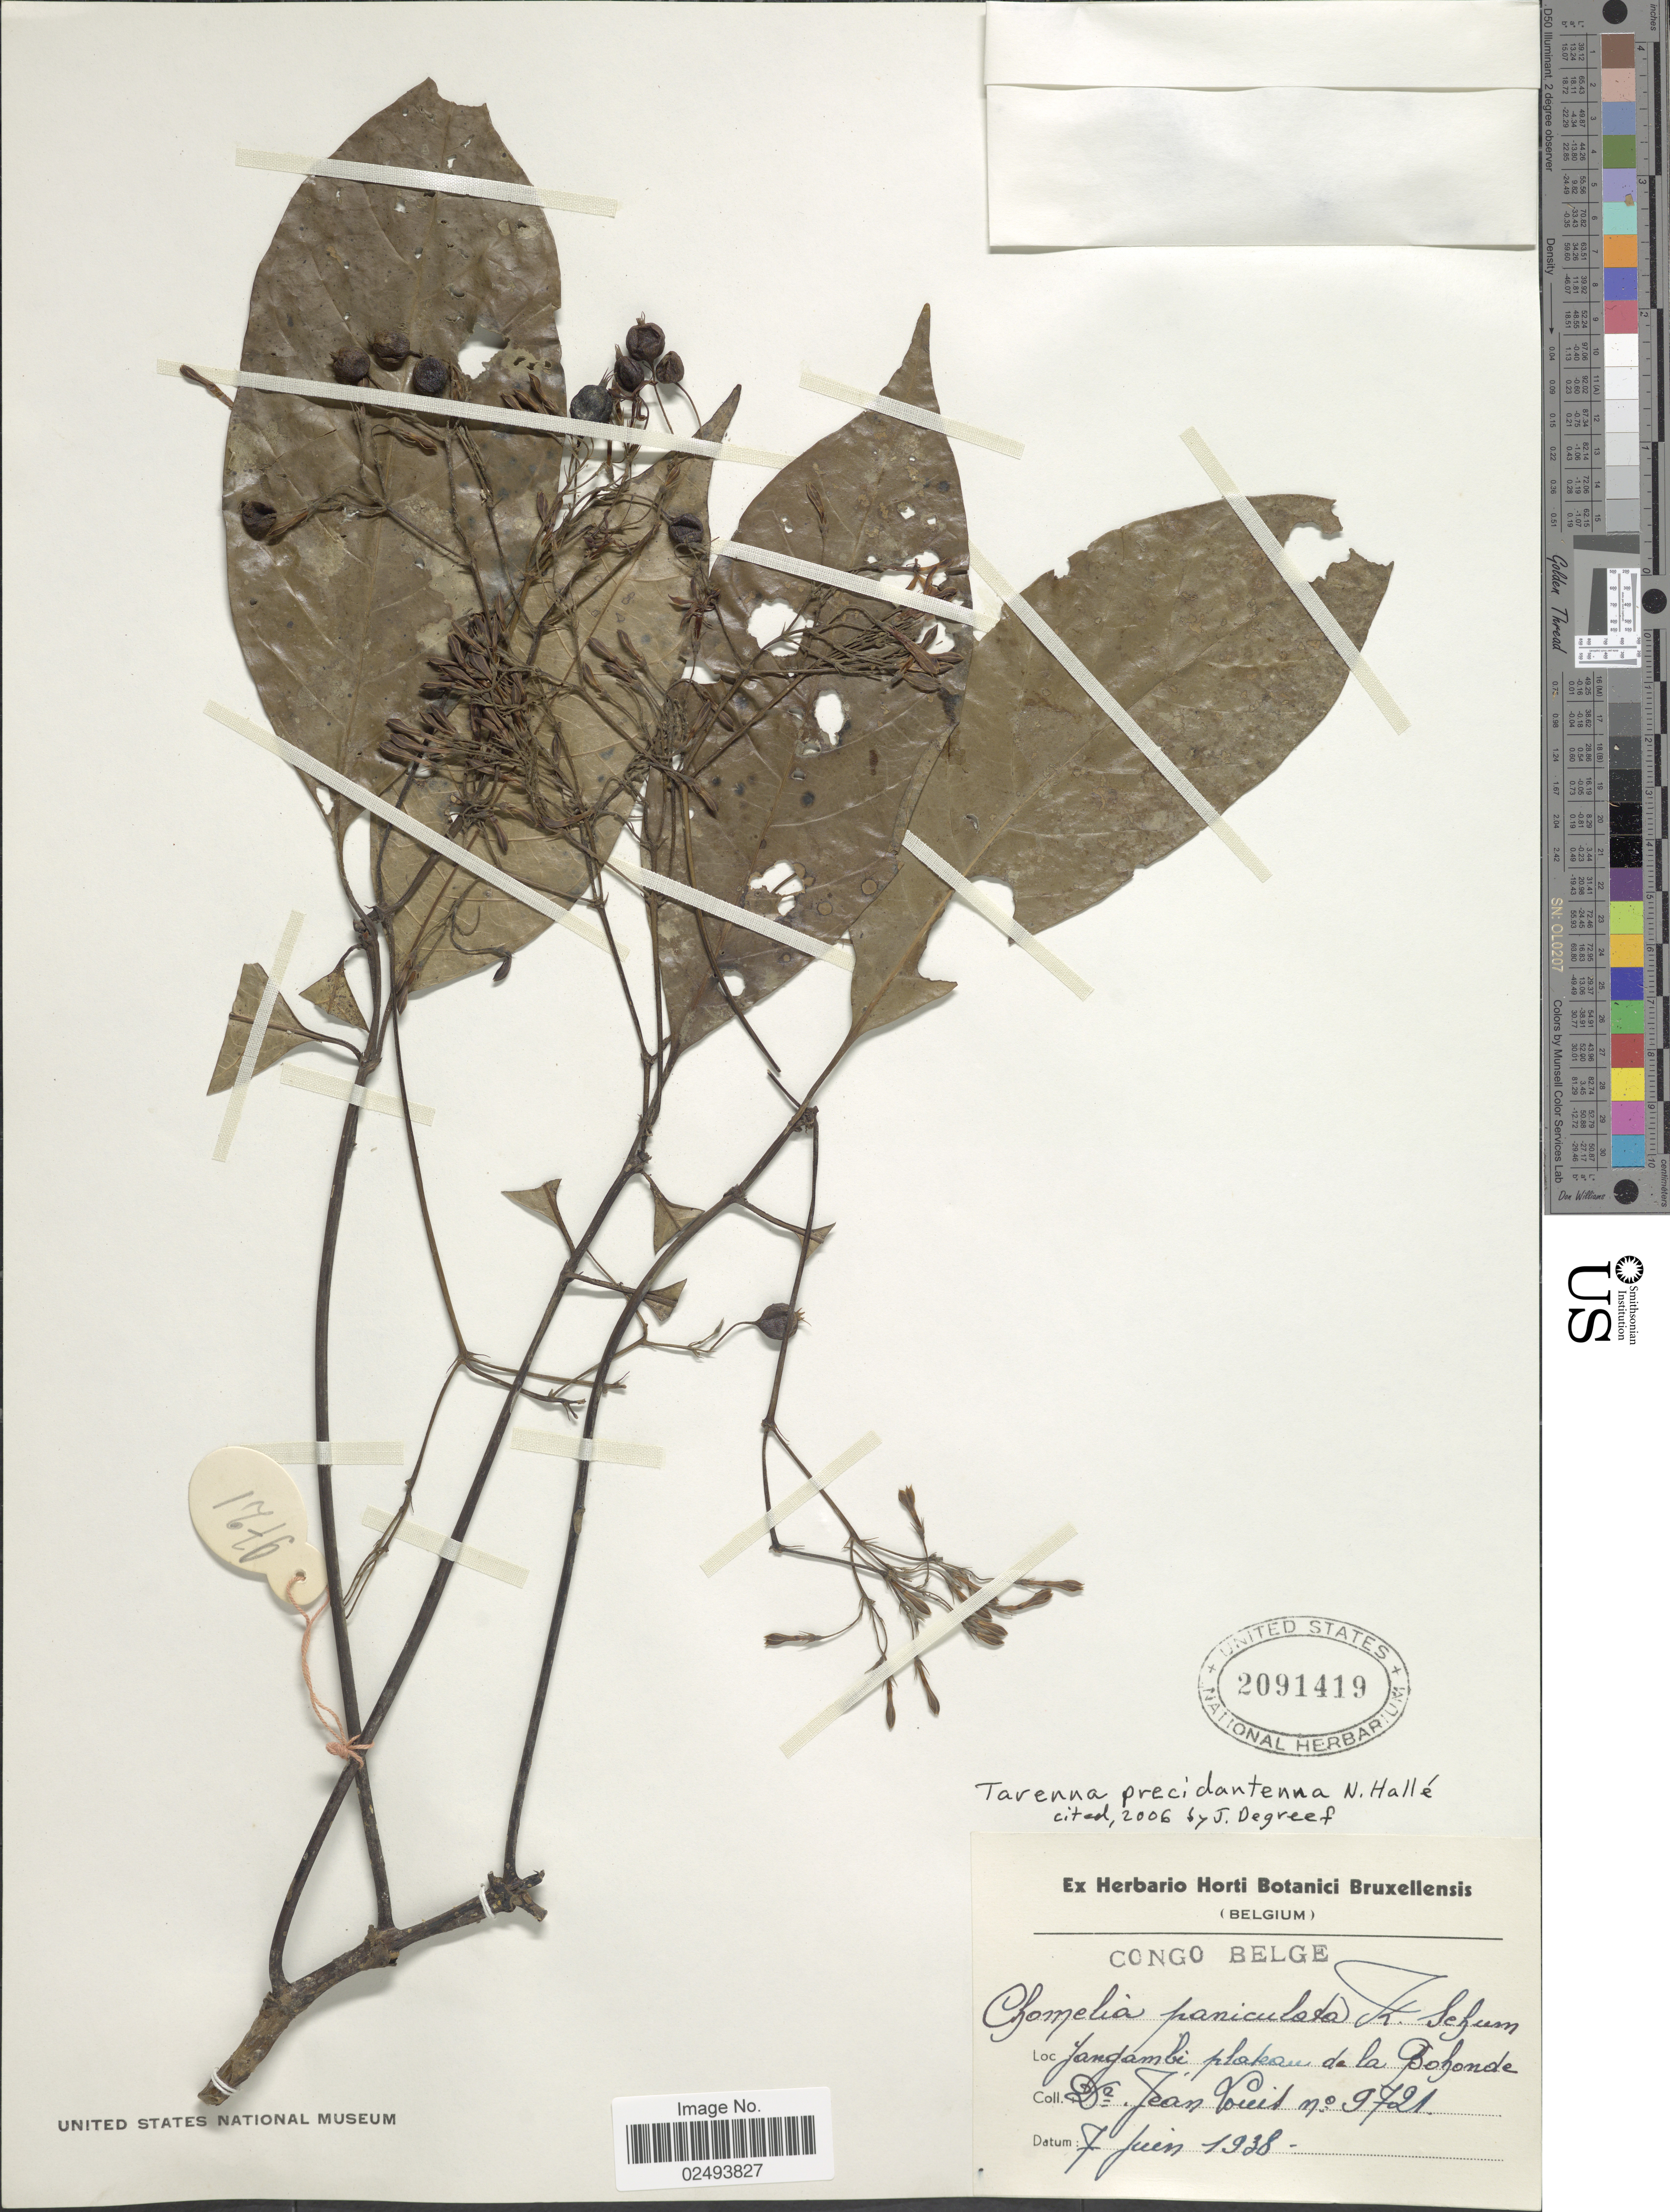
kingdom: Plantae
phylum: Tracheophyta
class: Magnoliopsida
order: Gentianales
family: Rubiaceae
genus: Tarenna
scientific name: Tarenna precidantenna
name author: N. Hallé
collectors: J. Louis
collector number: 9721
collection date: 1938-06-07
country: Congo, Democratic Republic of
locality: Congo Belge, Yangambi plateau de la Bohonde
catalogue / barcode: US 2091419